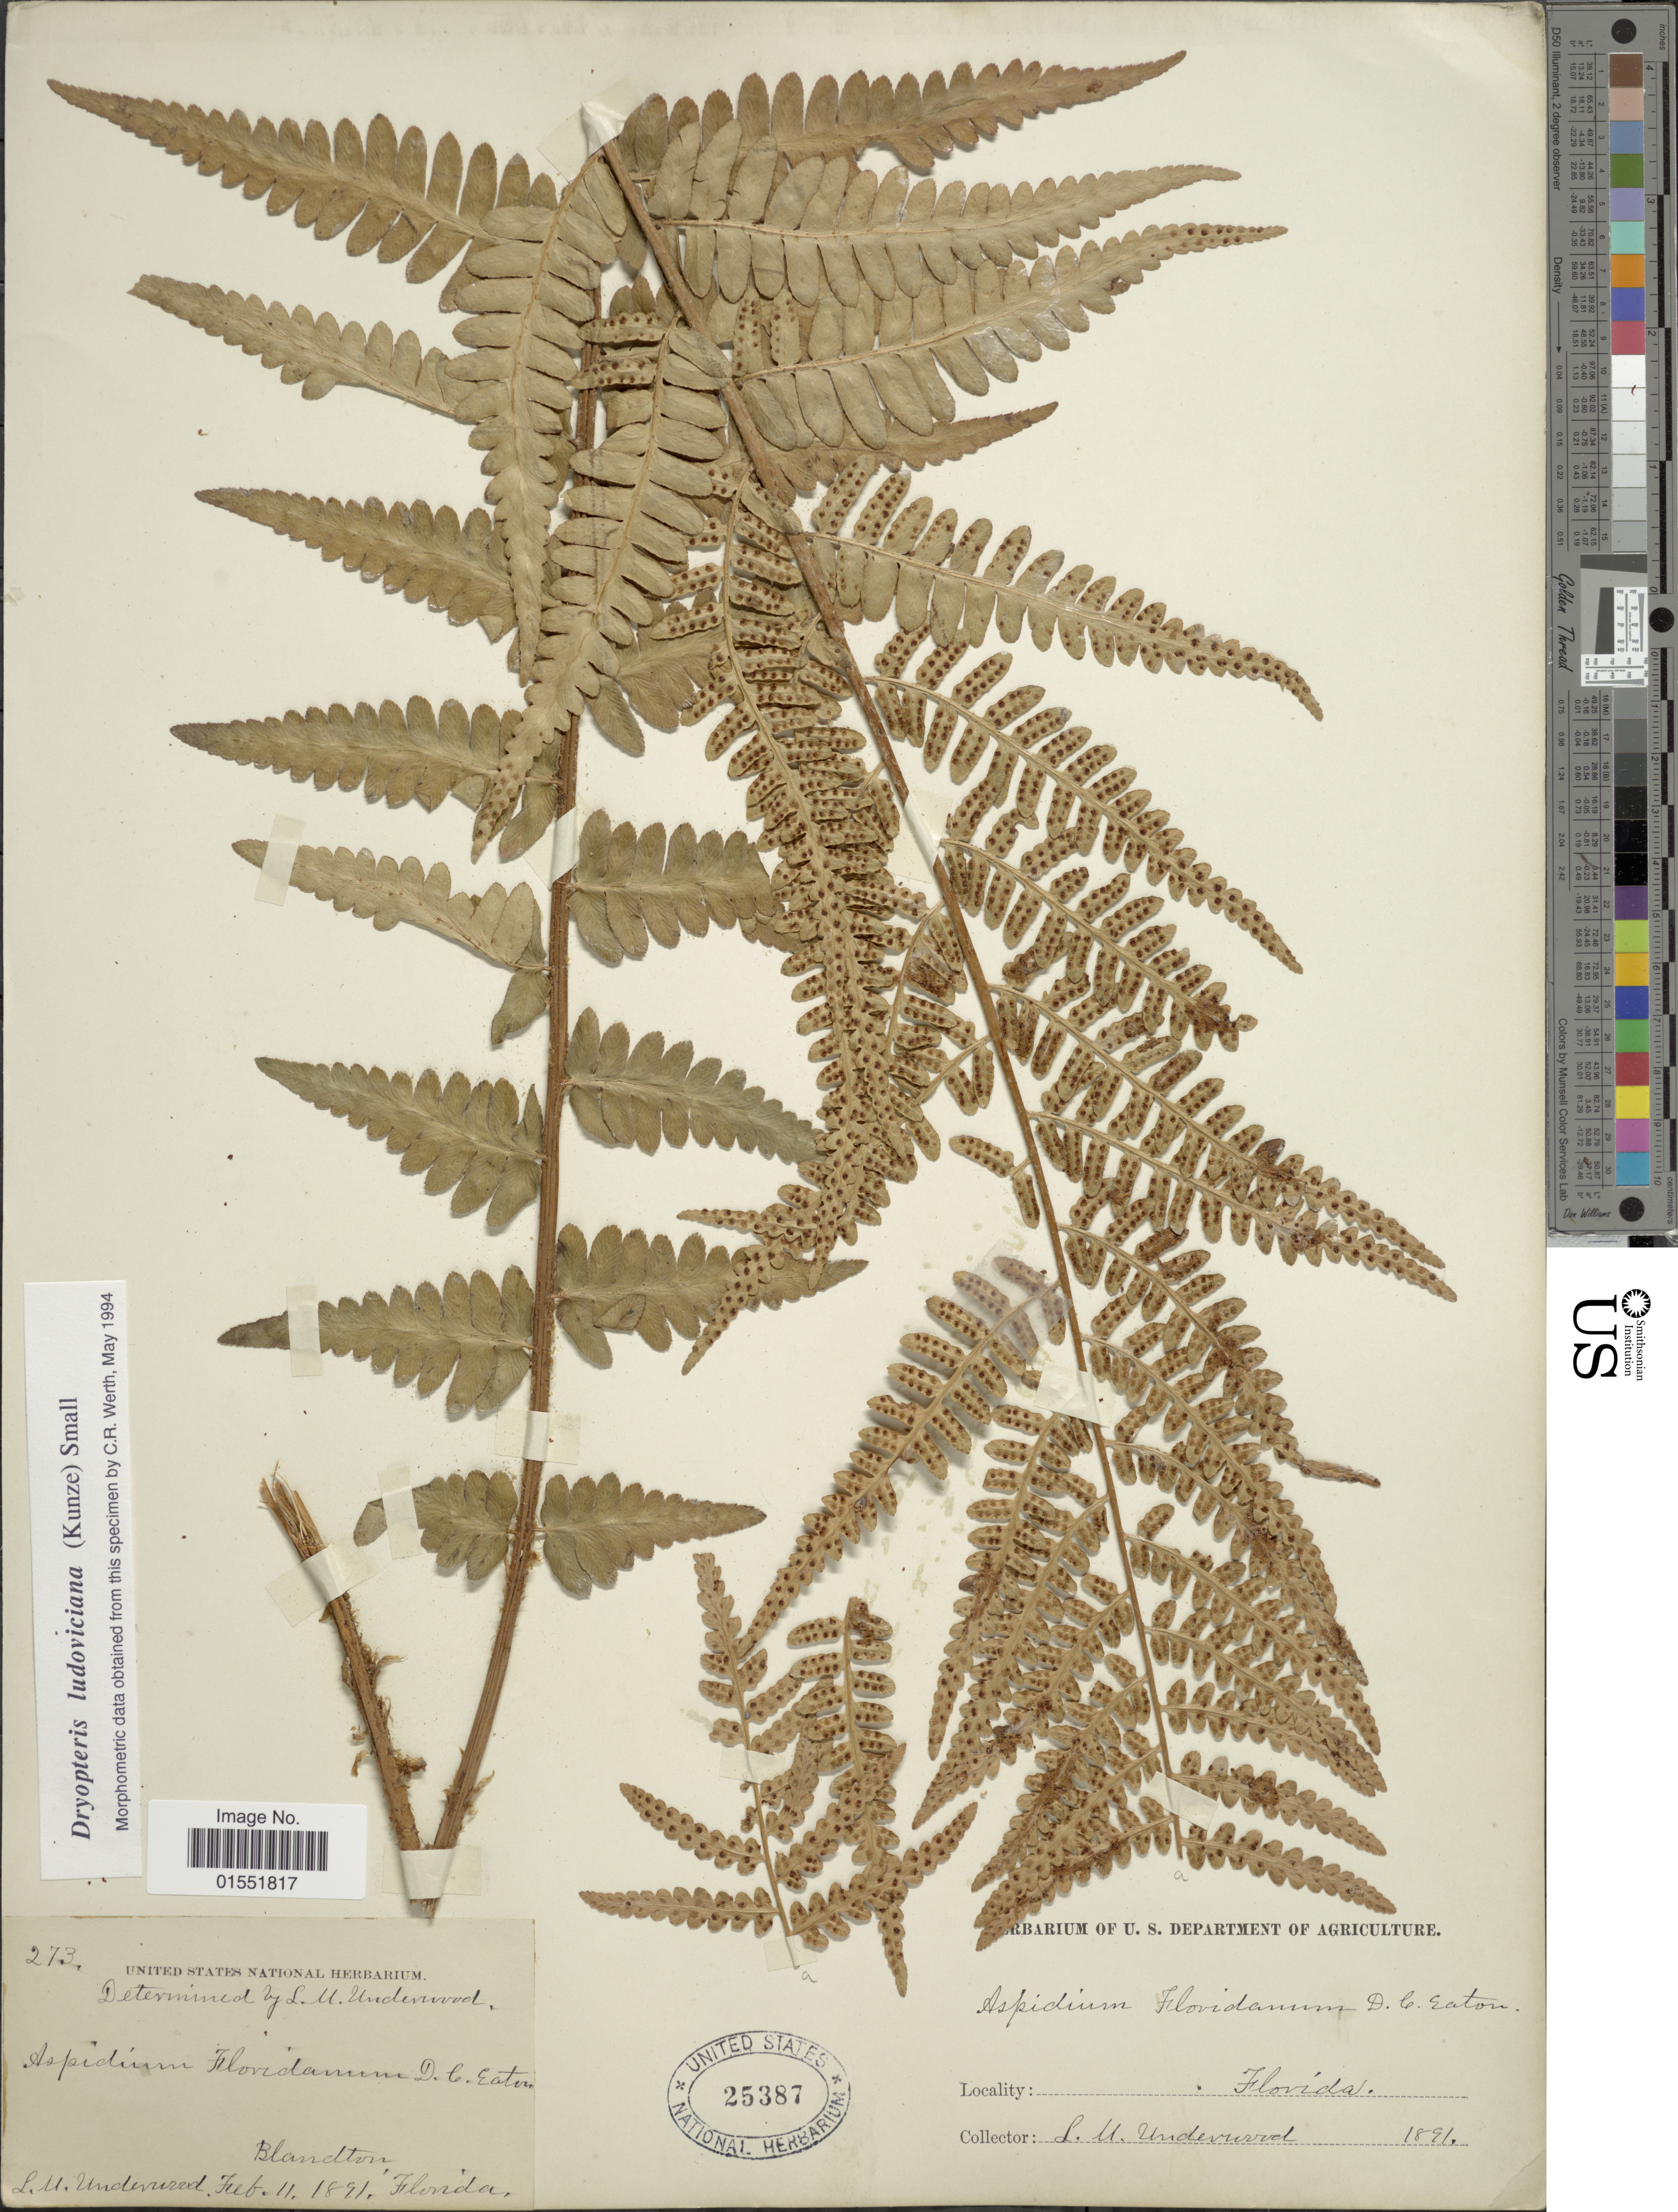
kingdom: Plantae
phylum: Tracheophyta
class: Polypodiopsida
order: Polypodiales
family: Dryopteridaceae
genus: Dryopteris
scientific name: Dryopteris ludoviciana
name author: (Kunze) Small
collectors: L. M. Underwood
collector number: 273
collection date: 1891-02-11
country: United States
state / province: Florida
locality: Blanton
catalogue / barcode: US 25387